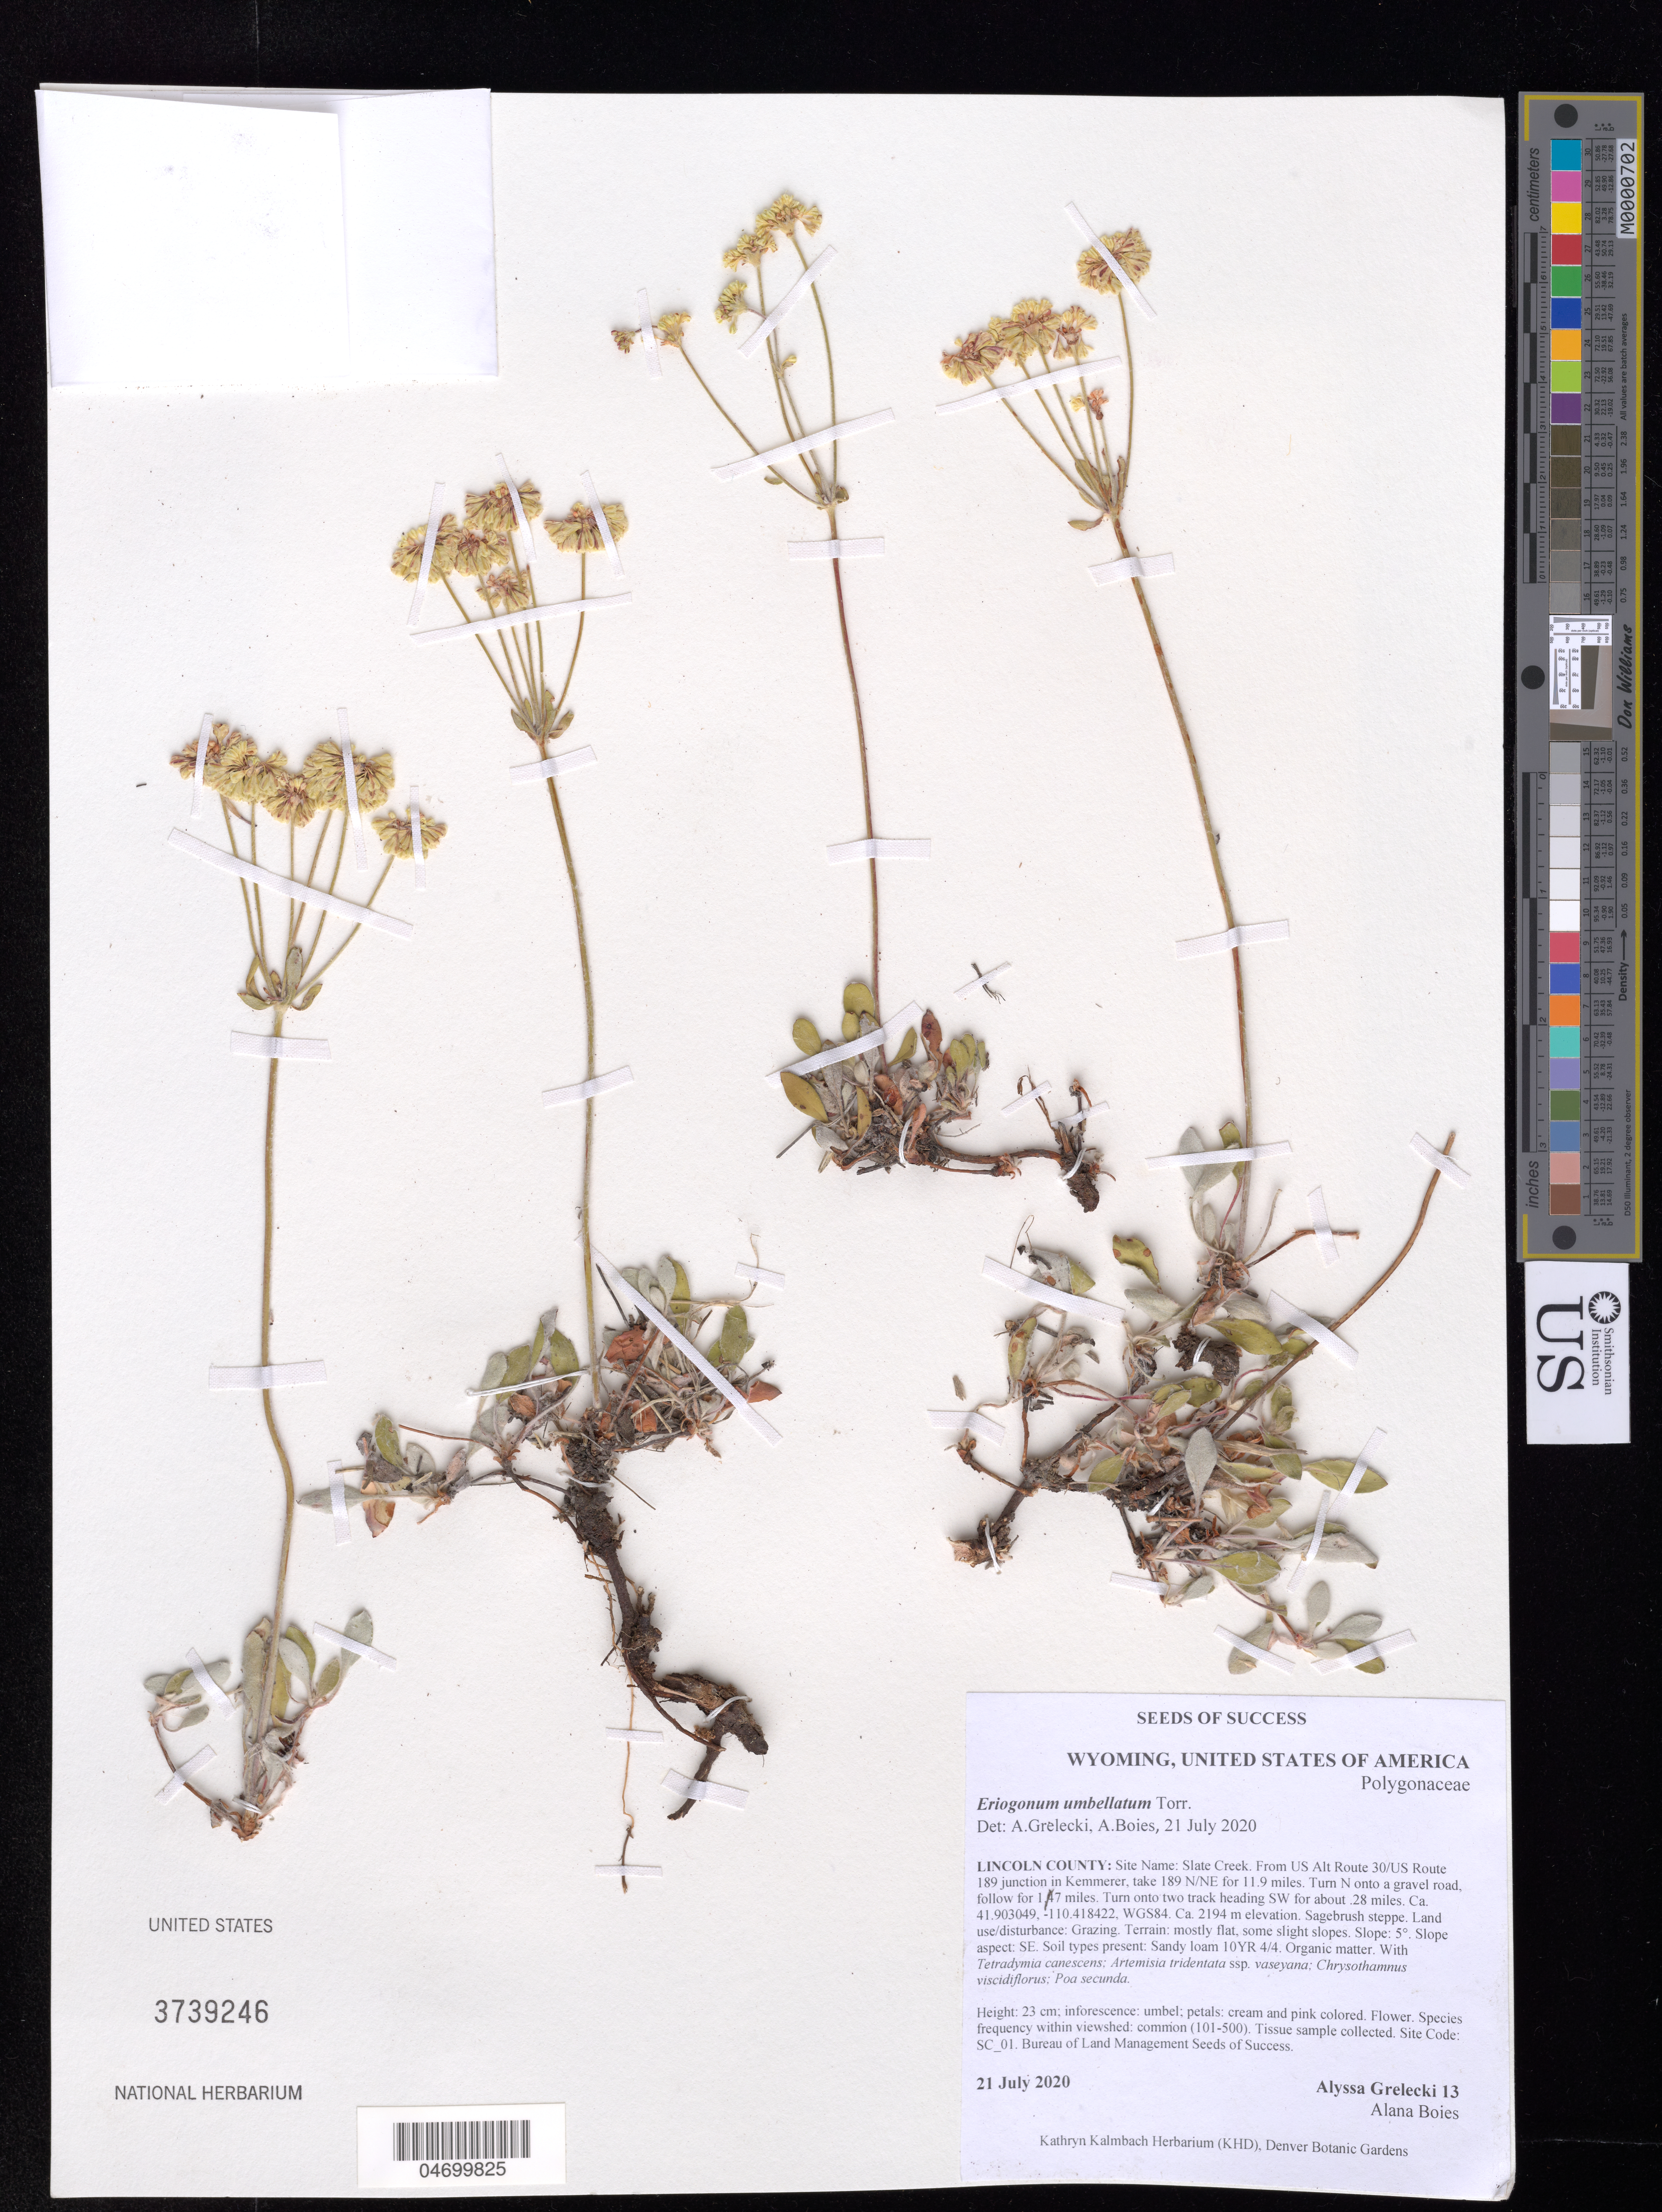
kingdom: Plantae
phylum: Tracheophyta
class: Magnoliopsida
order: Caryophyllales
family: Polygonaceae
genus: Eriogonum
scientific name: Eriogonum umbellatum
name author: Torr.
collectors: A. Grelecki & A. Boies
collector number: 13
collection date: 2020-07-21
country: United States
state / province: Wyoming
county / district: Lincoln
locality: Slate Creek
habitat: Sagebrush steppe. Sandy loam soil. With Poa secunda, Chrysothamnus viscidiflorus, etc.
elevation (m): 2194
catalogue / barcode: US 3739246